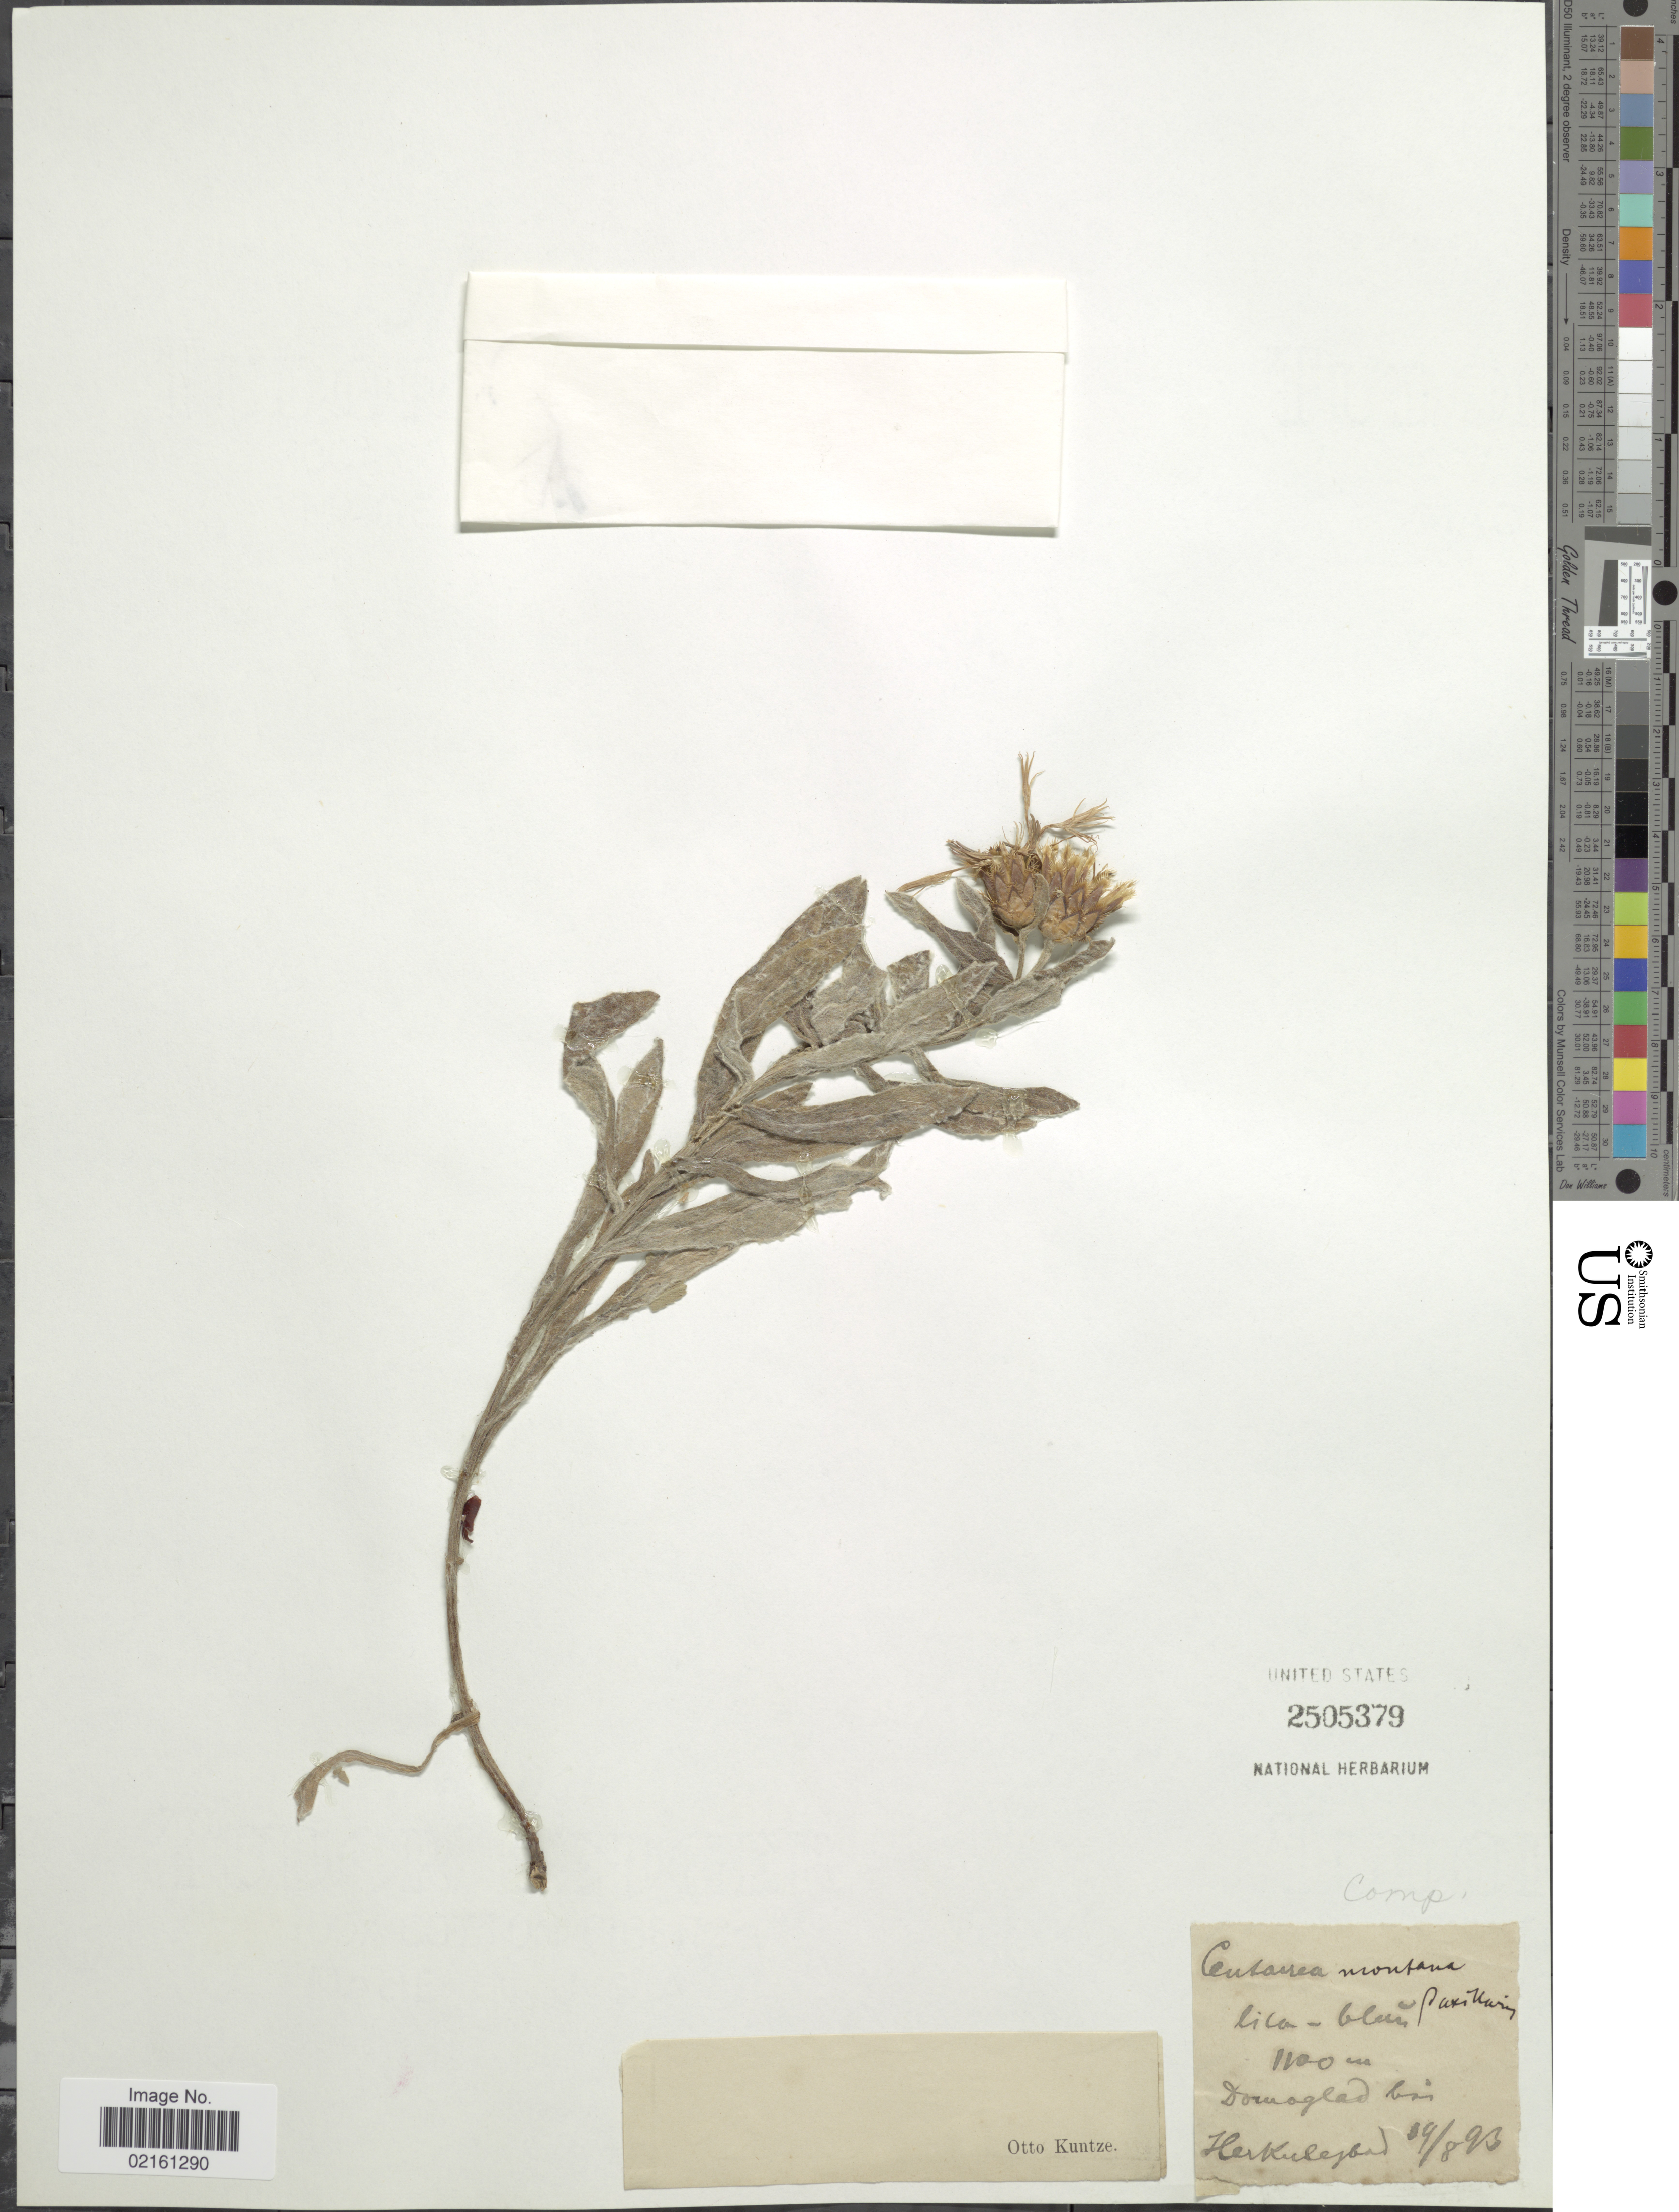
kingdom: Plantae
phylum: Tracheophyta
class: Magnoliopsida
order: Asterales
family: Asteraceae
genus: Centaurea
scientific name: Centaurea montana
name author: L.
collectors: Herkulejbad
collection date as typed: Transcribed d/m/y: 29/8/93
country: Romania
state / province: Caras-Severin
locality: Domoglad bai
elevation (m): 1100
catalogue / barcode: US 2505379